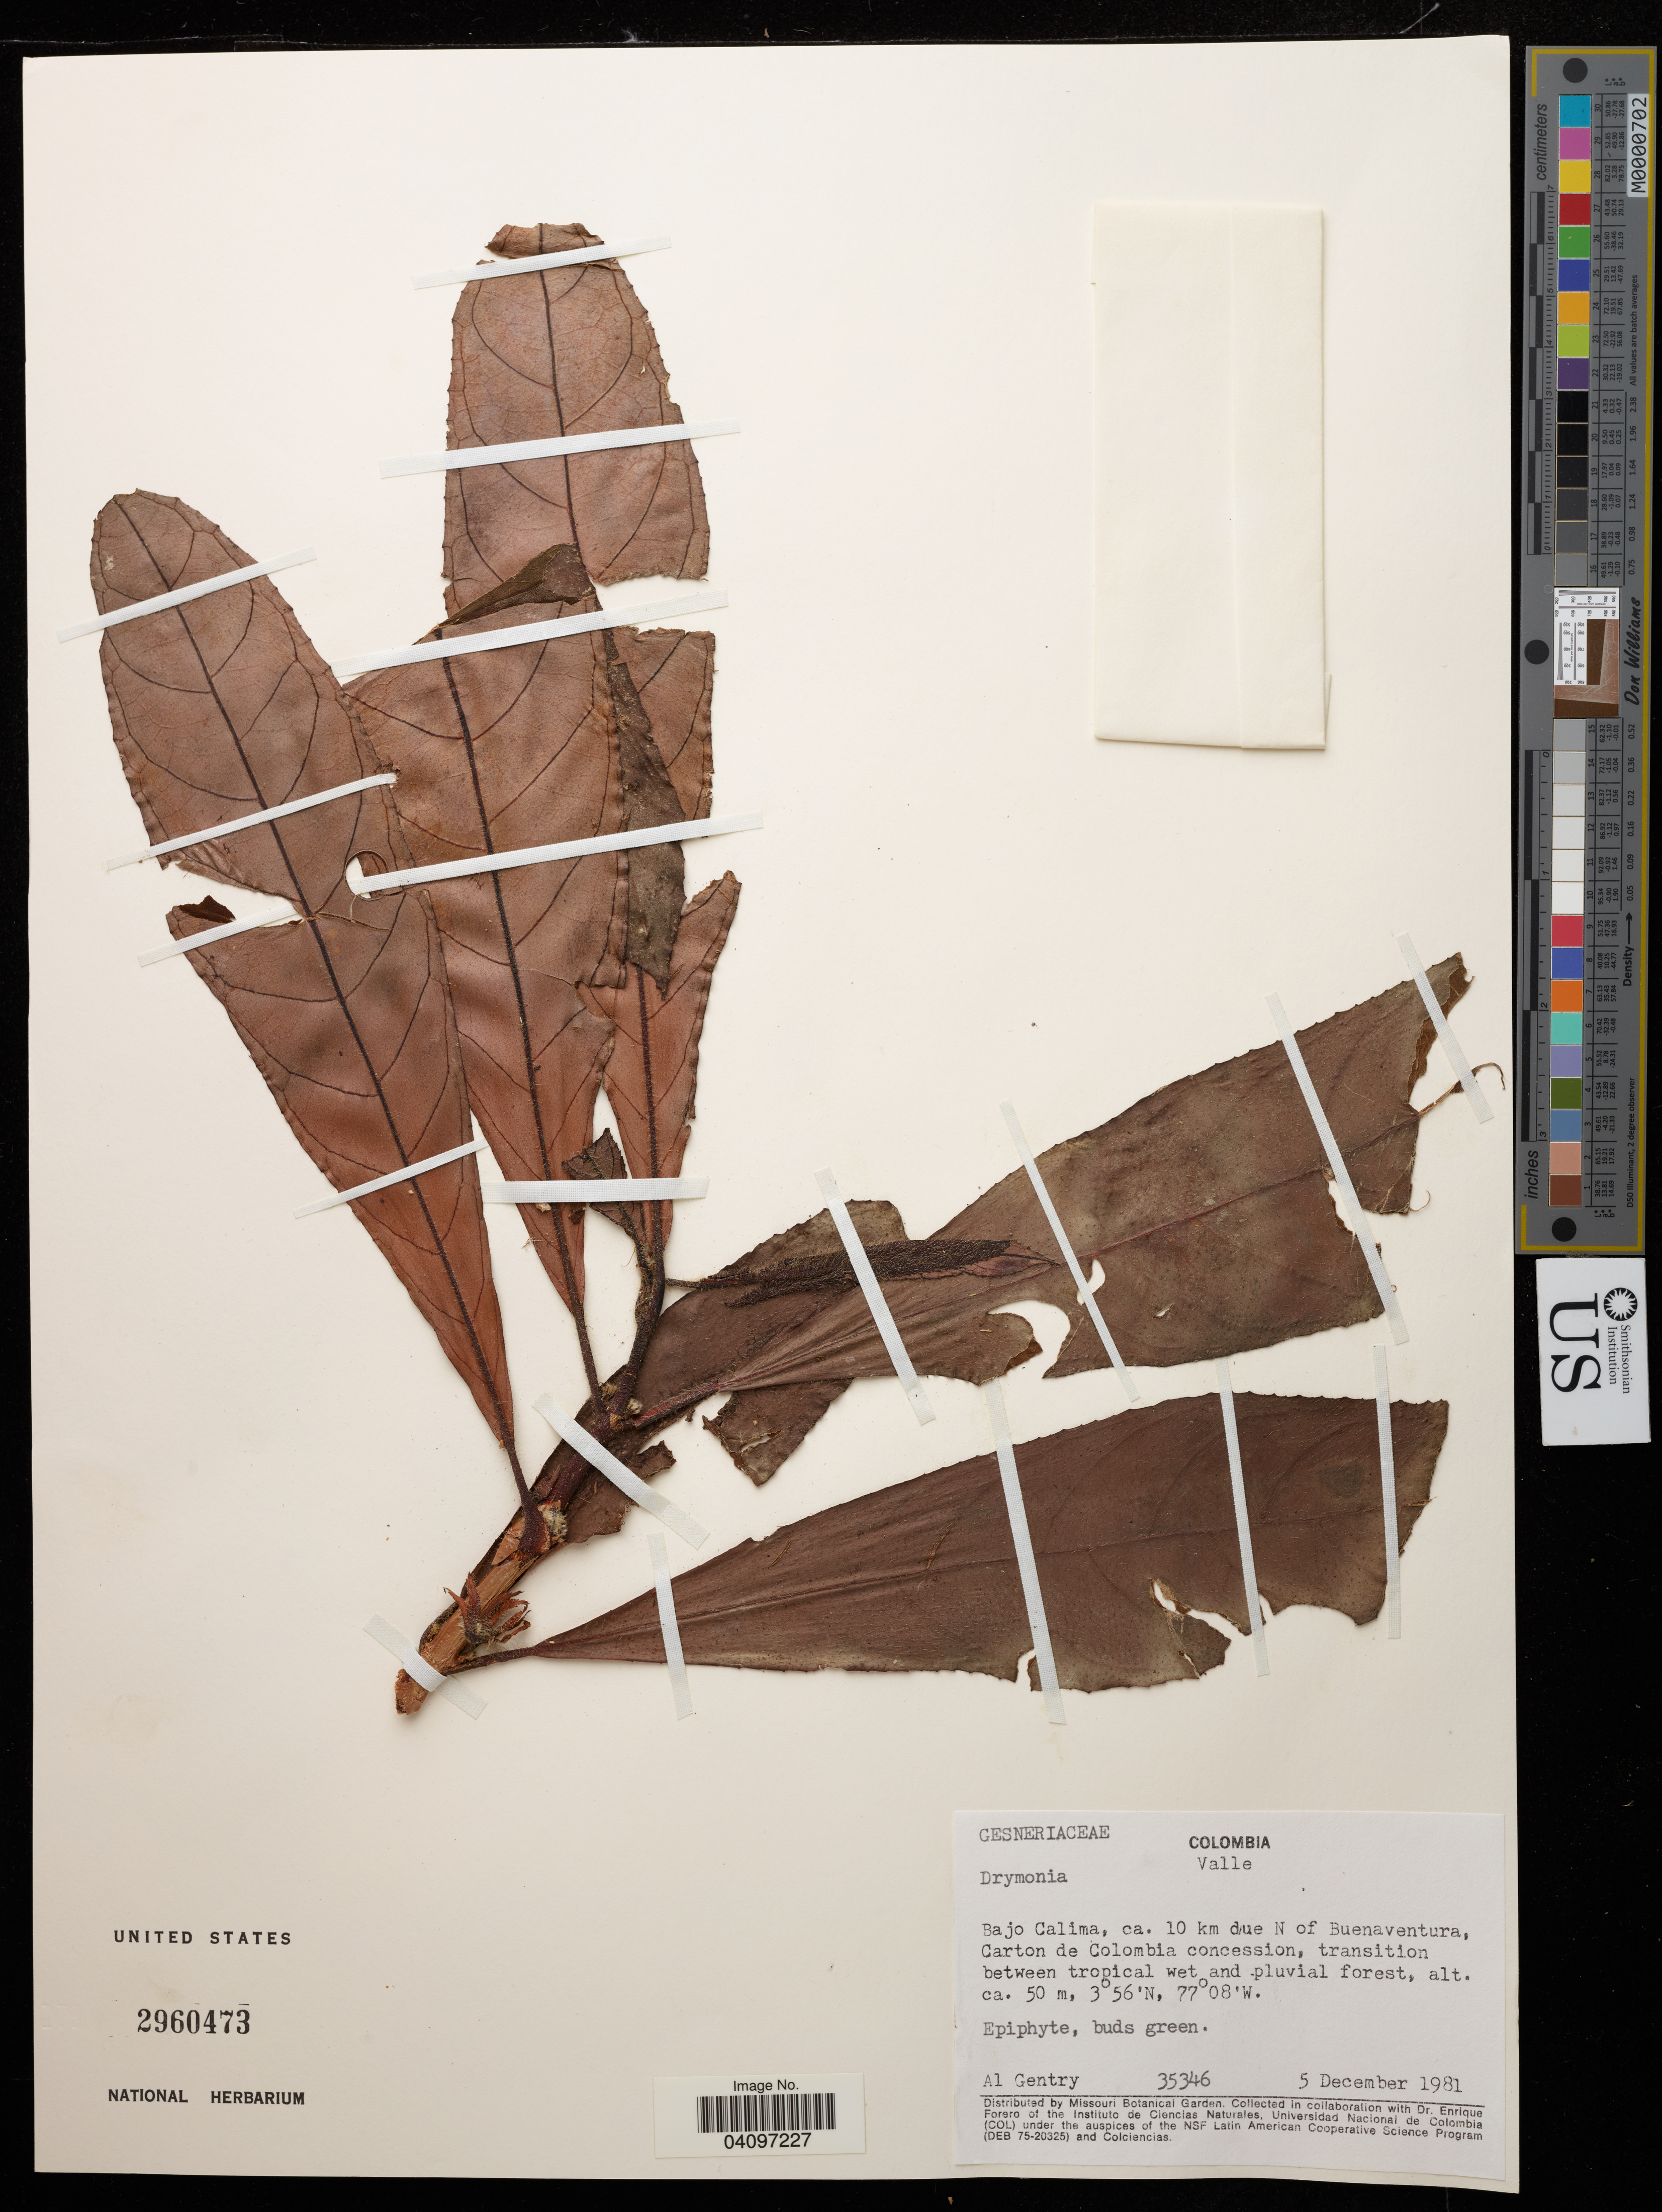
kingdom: Plantae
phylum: Tracheophyta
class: Magnoliopsida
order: Lamiales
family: Gesneriaceae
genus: Drymonia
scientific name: Drymonia sp.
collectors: A. Gentry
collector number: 35346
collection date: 1981-12-05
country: Colombia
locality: Colombia. Bajo Calima, ca. 10 km due N of Buenaventura, Carton de Colombia concession.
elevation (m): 50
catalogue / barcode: US 2960473